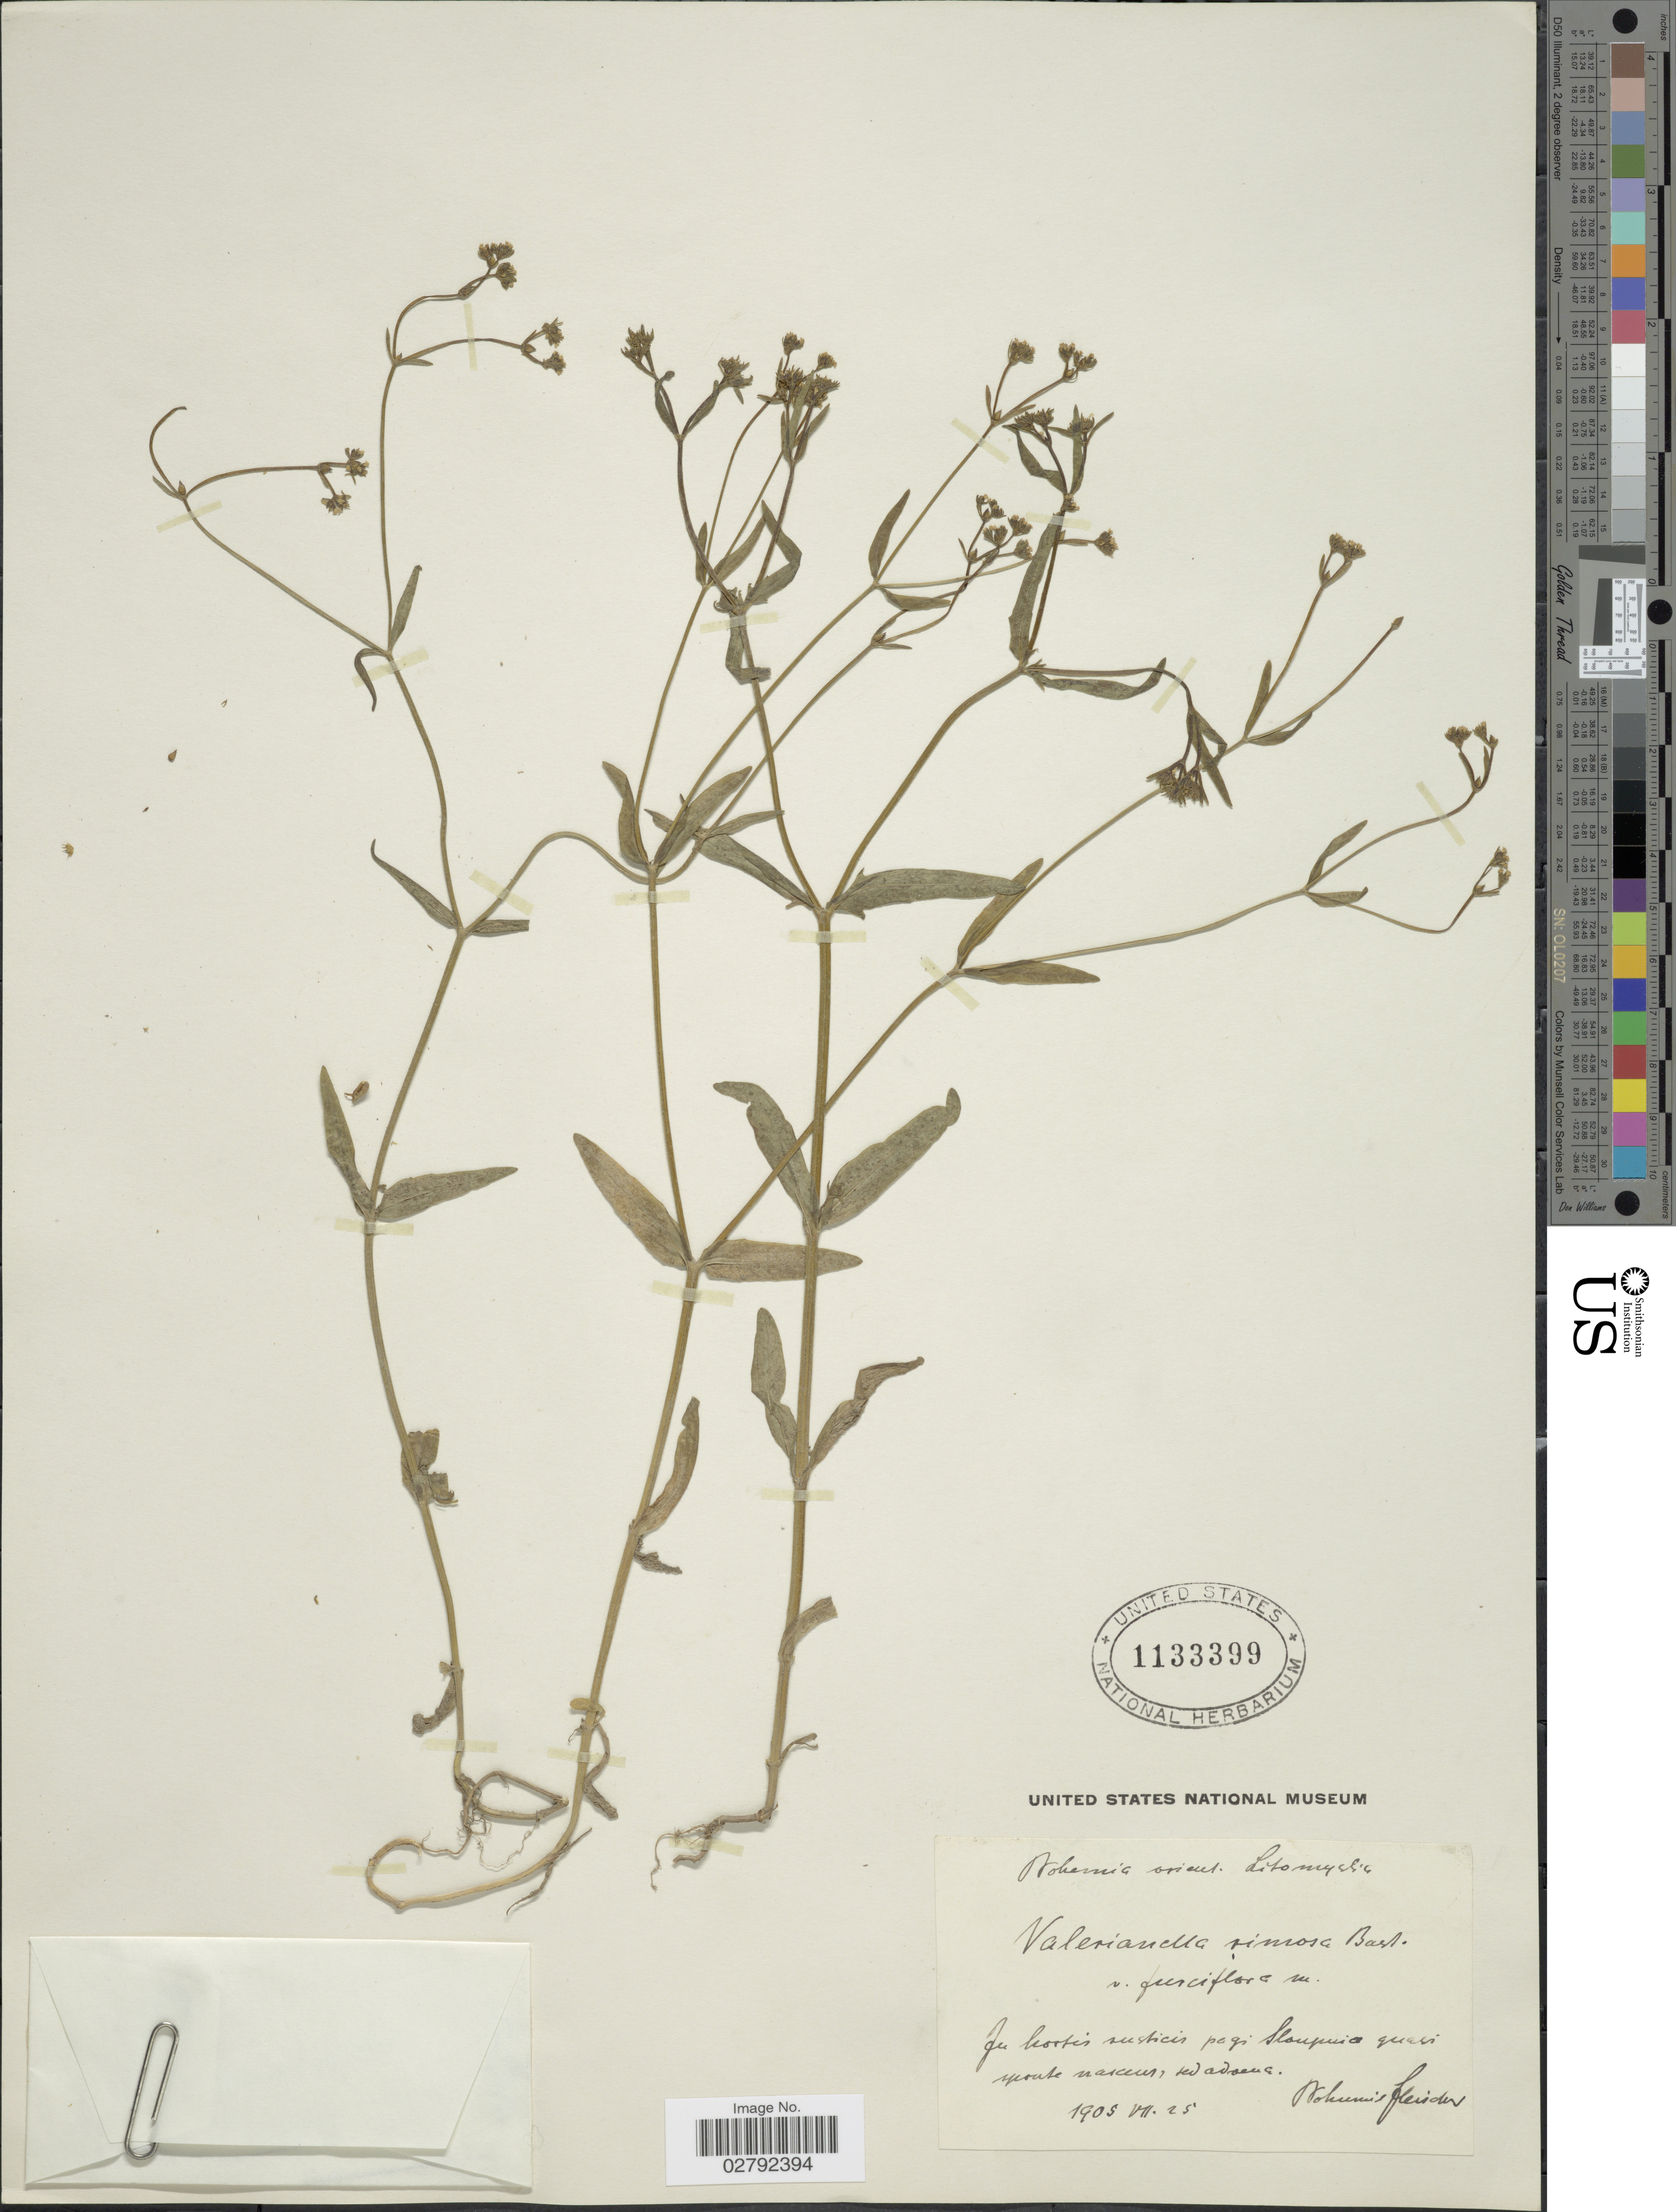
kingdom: Plantae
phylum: Tracheophyta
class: Magnoliopsida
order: Dipsacales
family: Caprifoliaceae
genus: Valerianella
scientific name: Valerianella rimosa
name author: Bâstard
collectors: B. Fleischer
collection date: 1905-07-25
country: Czechia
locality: Bohemia orient. In hortis susticis pagi Slonpusa queri spoute mascuus, Sedanous [interpreted]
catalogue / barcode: US 1133399